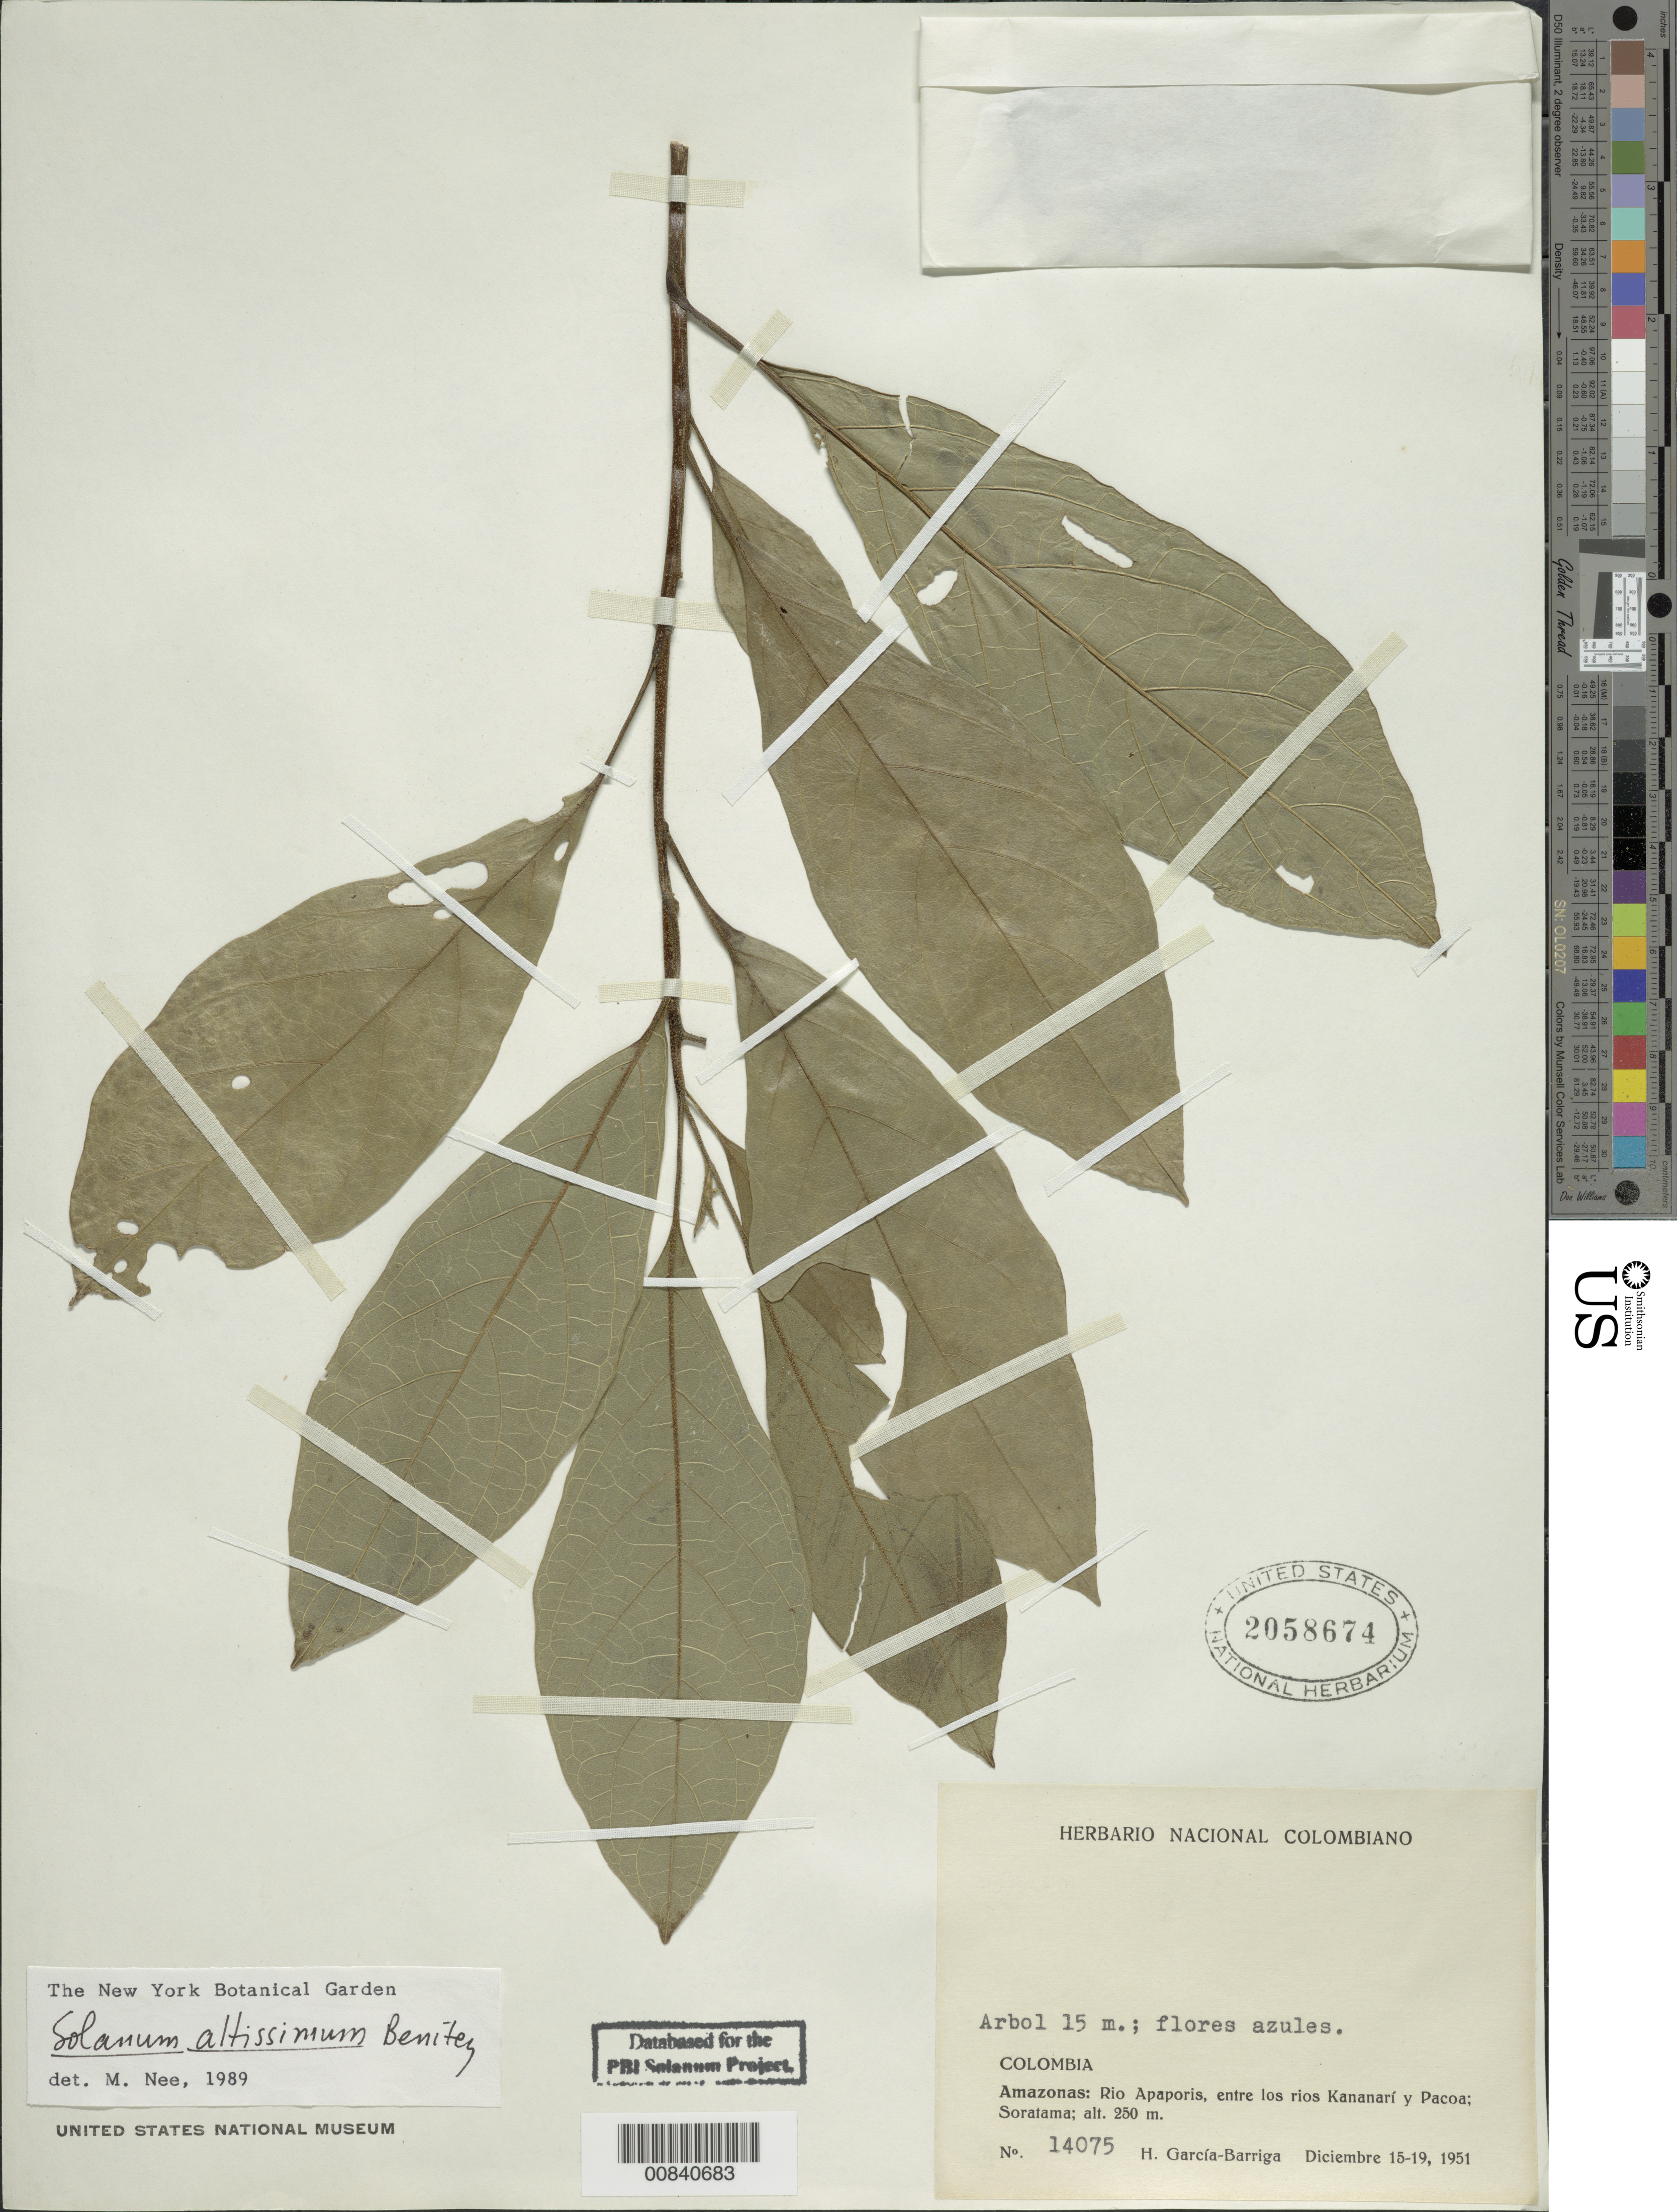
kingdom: Plantae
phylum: Tracheophyta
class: Magnoliopsida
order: Solanales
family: Solanaceae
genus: Solanum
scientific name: Solanum altissimum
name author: Pittier ex Benítez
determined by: Nee, Michael H.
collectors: H. García Barriga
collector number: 14075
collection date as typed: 15 Dec 1951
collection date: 1951-12-15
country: Colombia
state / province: Amazônas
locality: Rio Apaporis, entre los rios Kananari y Pacoa: Soratama.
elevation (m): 250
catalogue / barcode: US 2058674